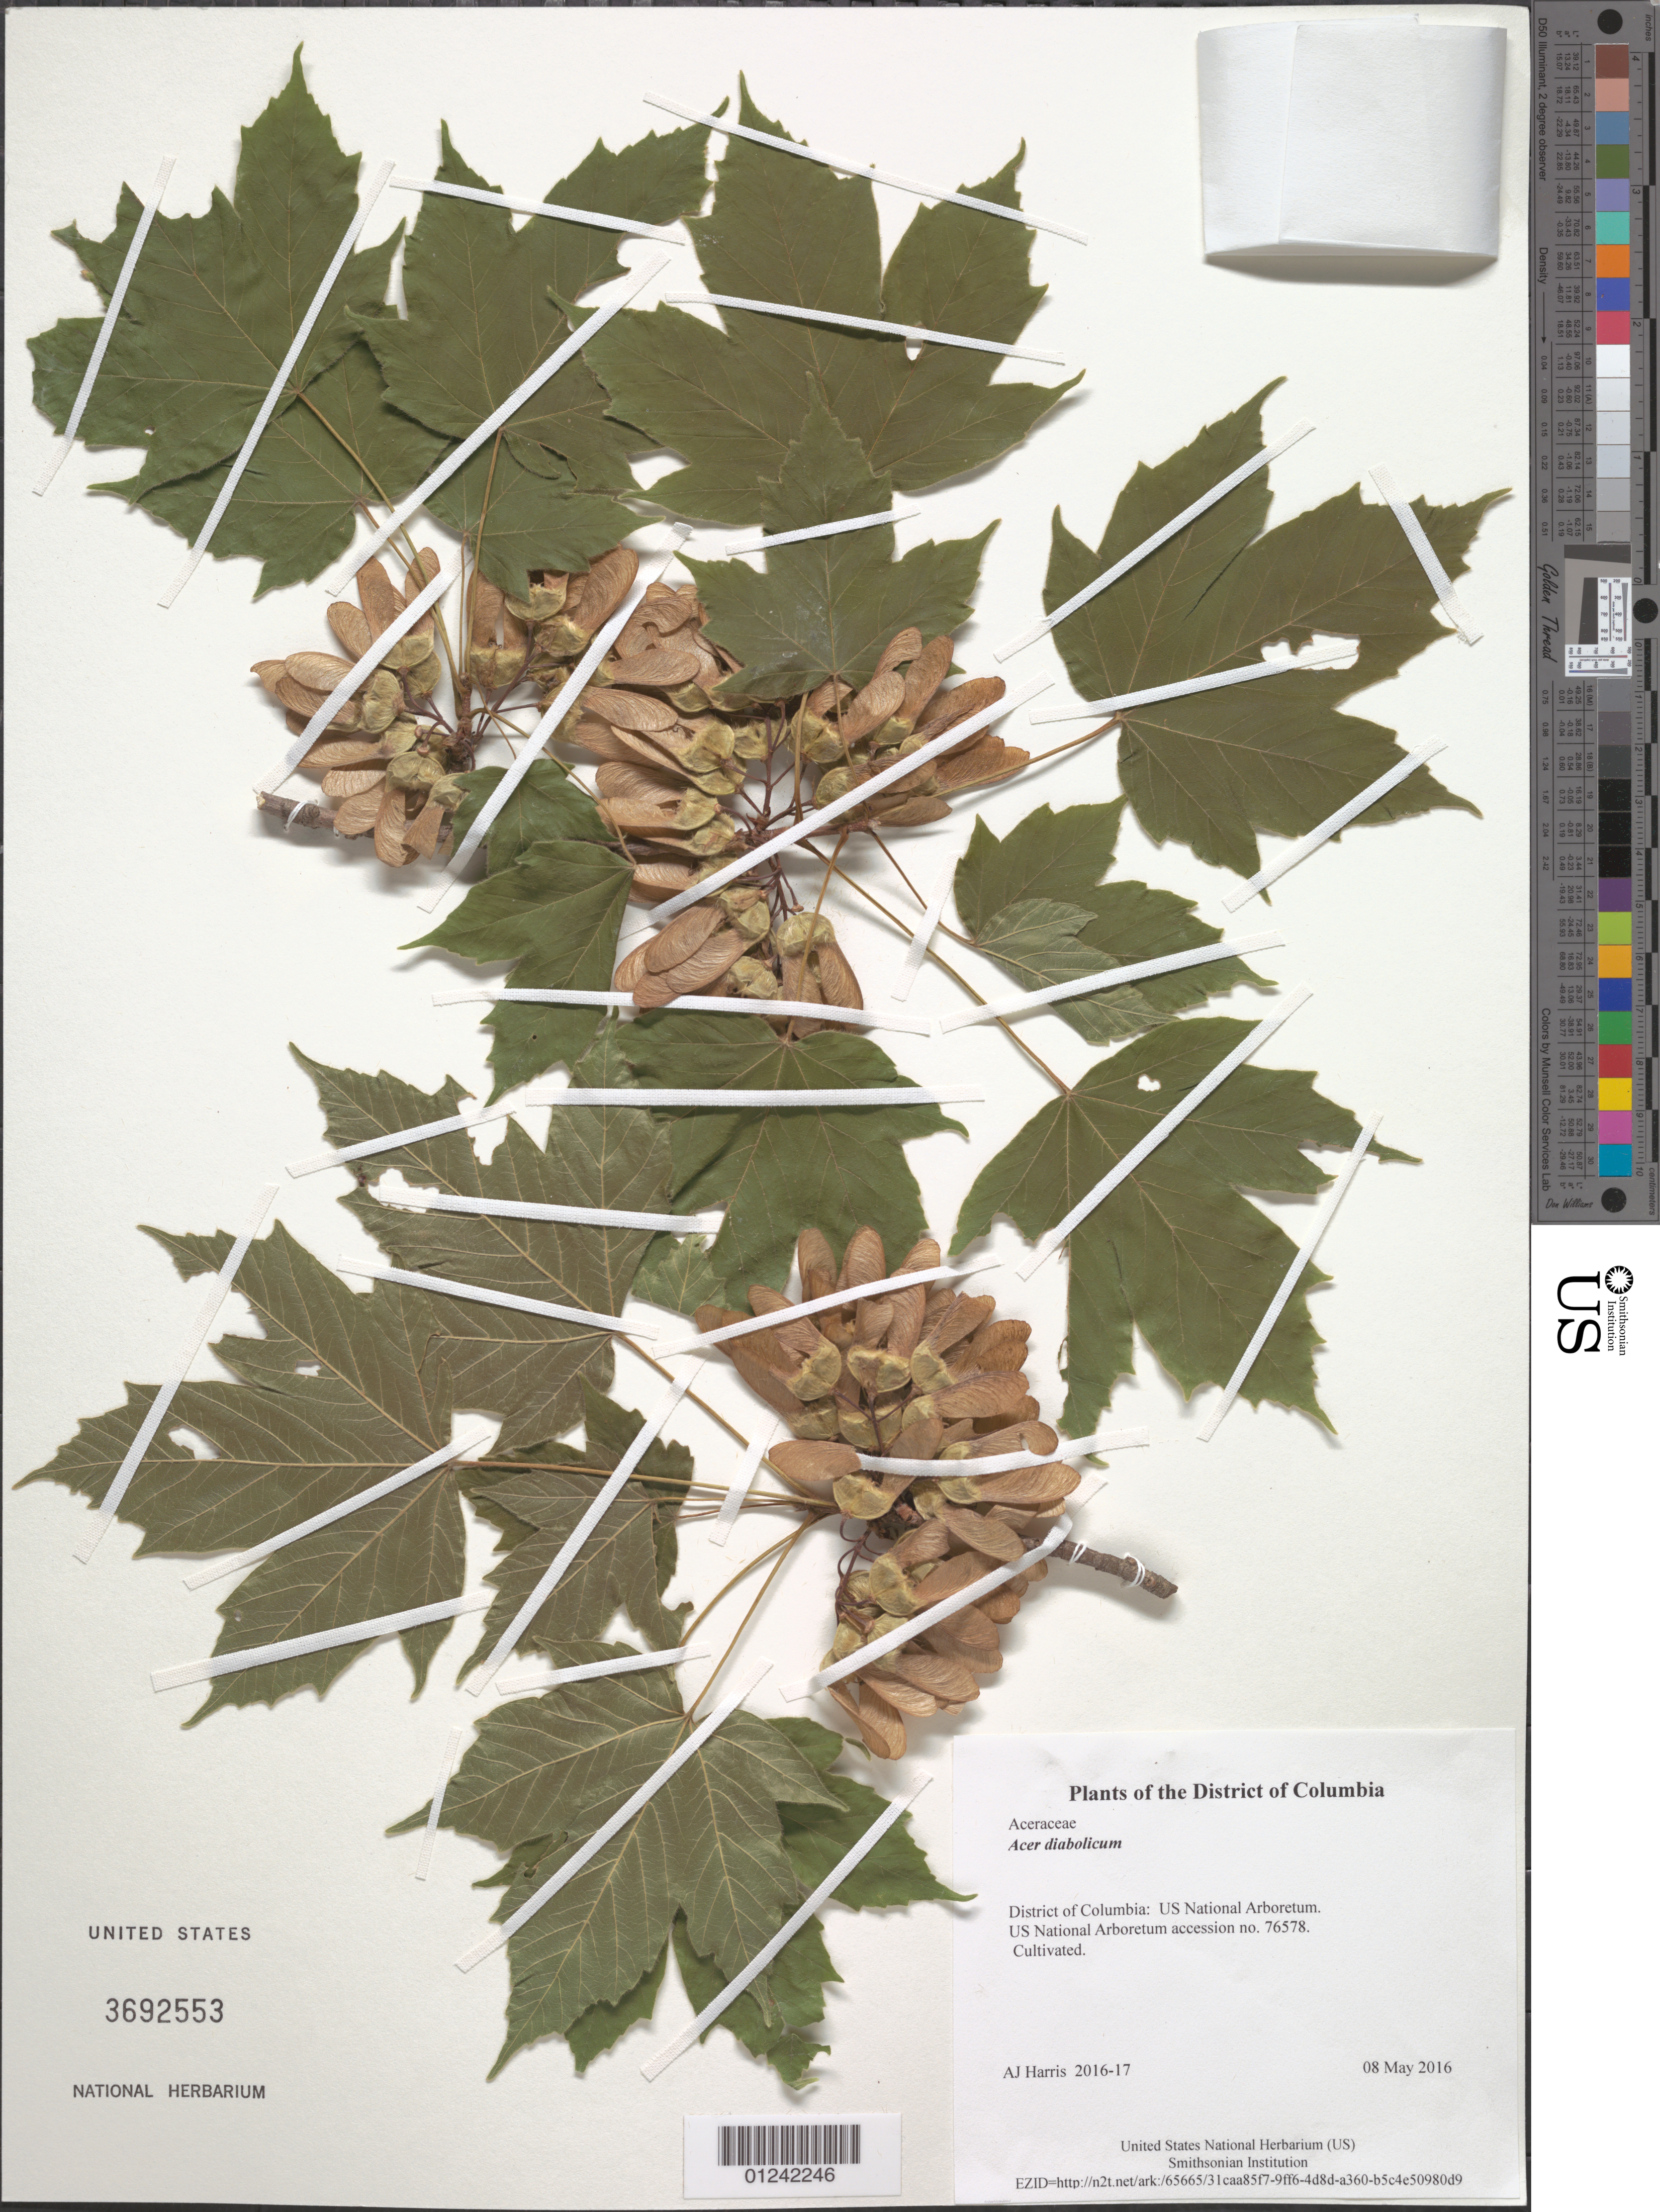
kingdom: Plantae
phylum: Tracheophyta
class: Magnoliopsida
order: Sapindales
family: Sapindaceae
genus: Acer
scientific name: Acer diabolicum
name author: Blume ex K. Koch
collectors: A. J. Harris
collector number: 2016-17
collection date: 2016-05-08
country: United States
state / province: District of Columbia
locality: US National Arboretum.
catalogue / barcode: US 3692553